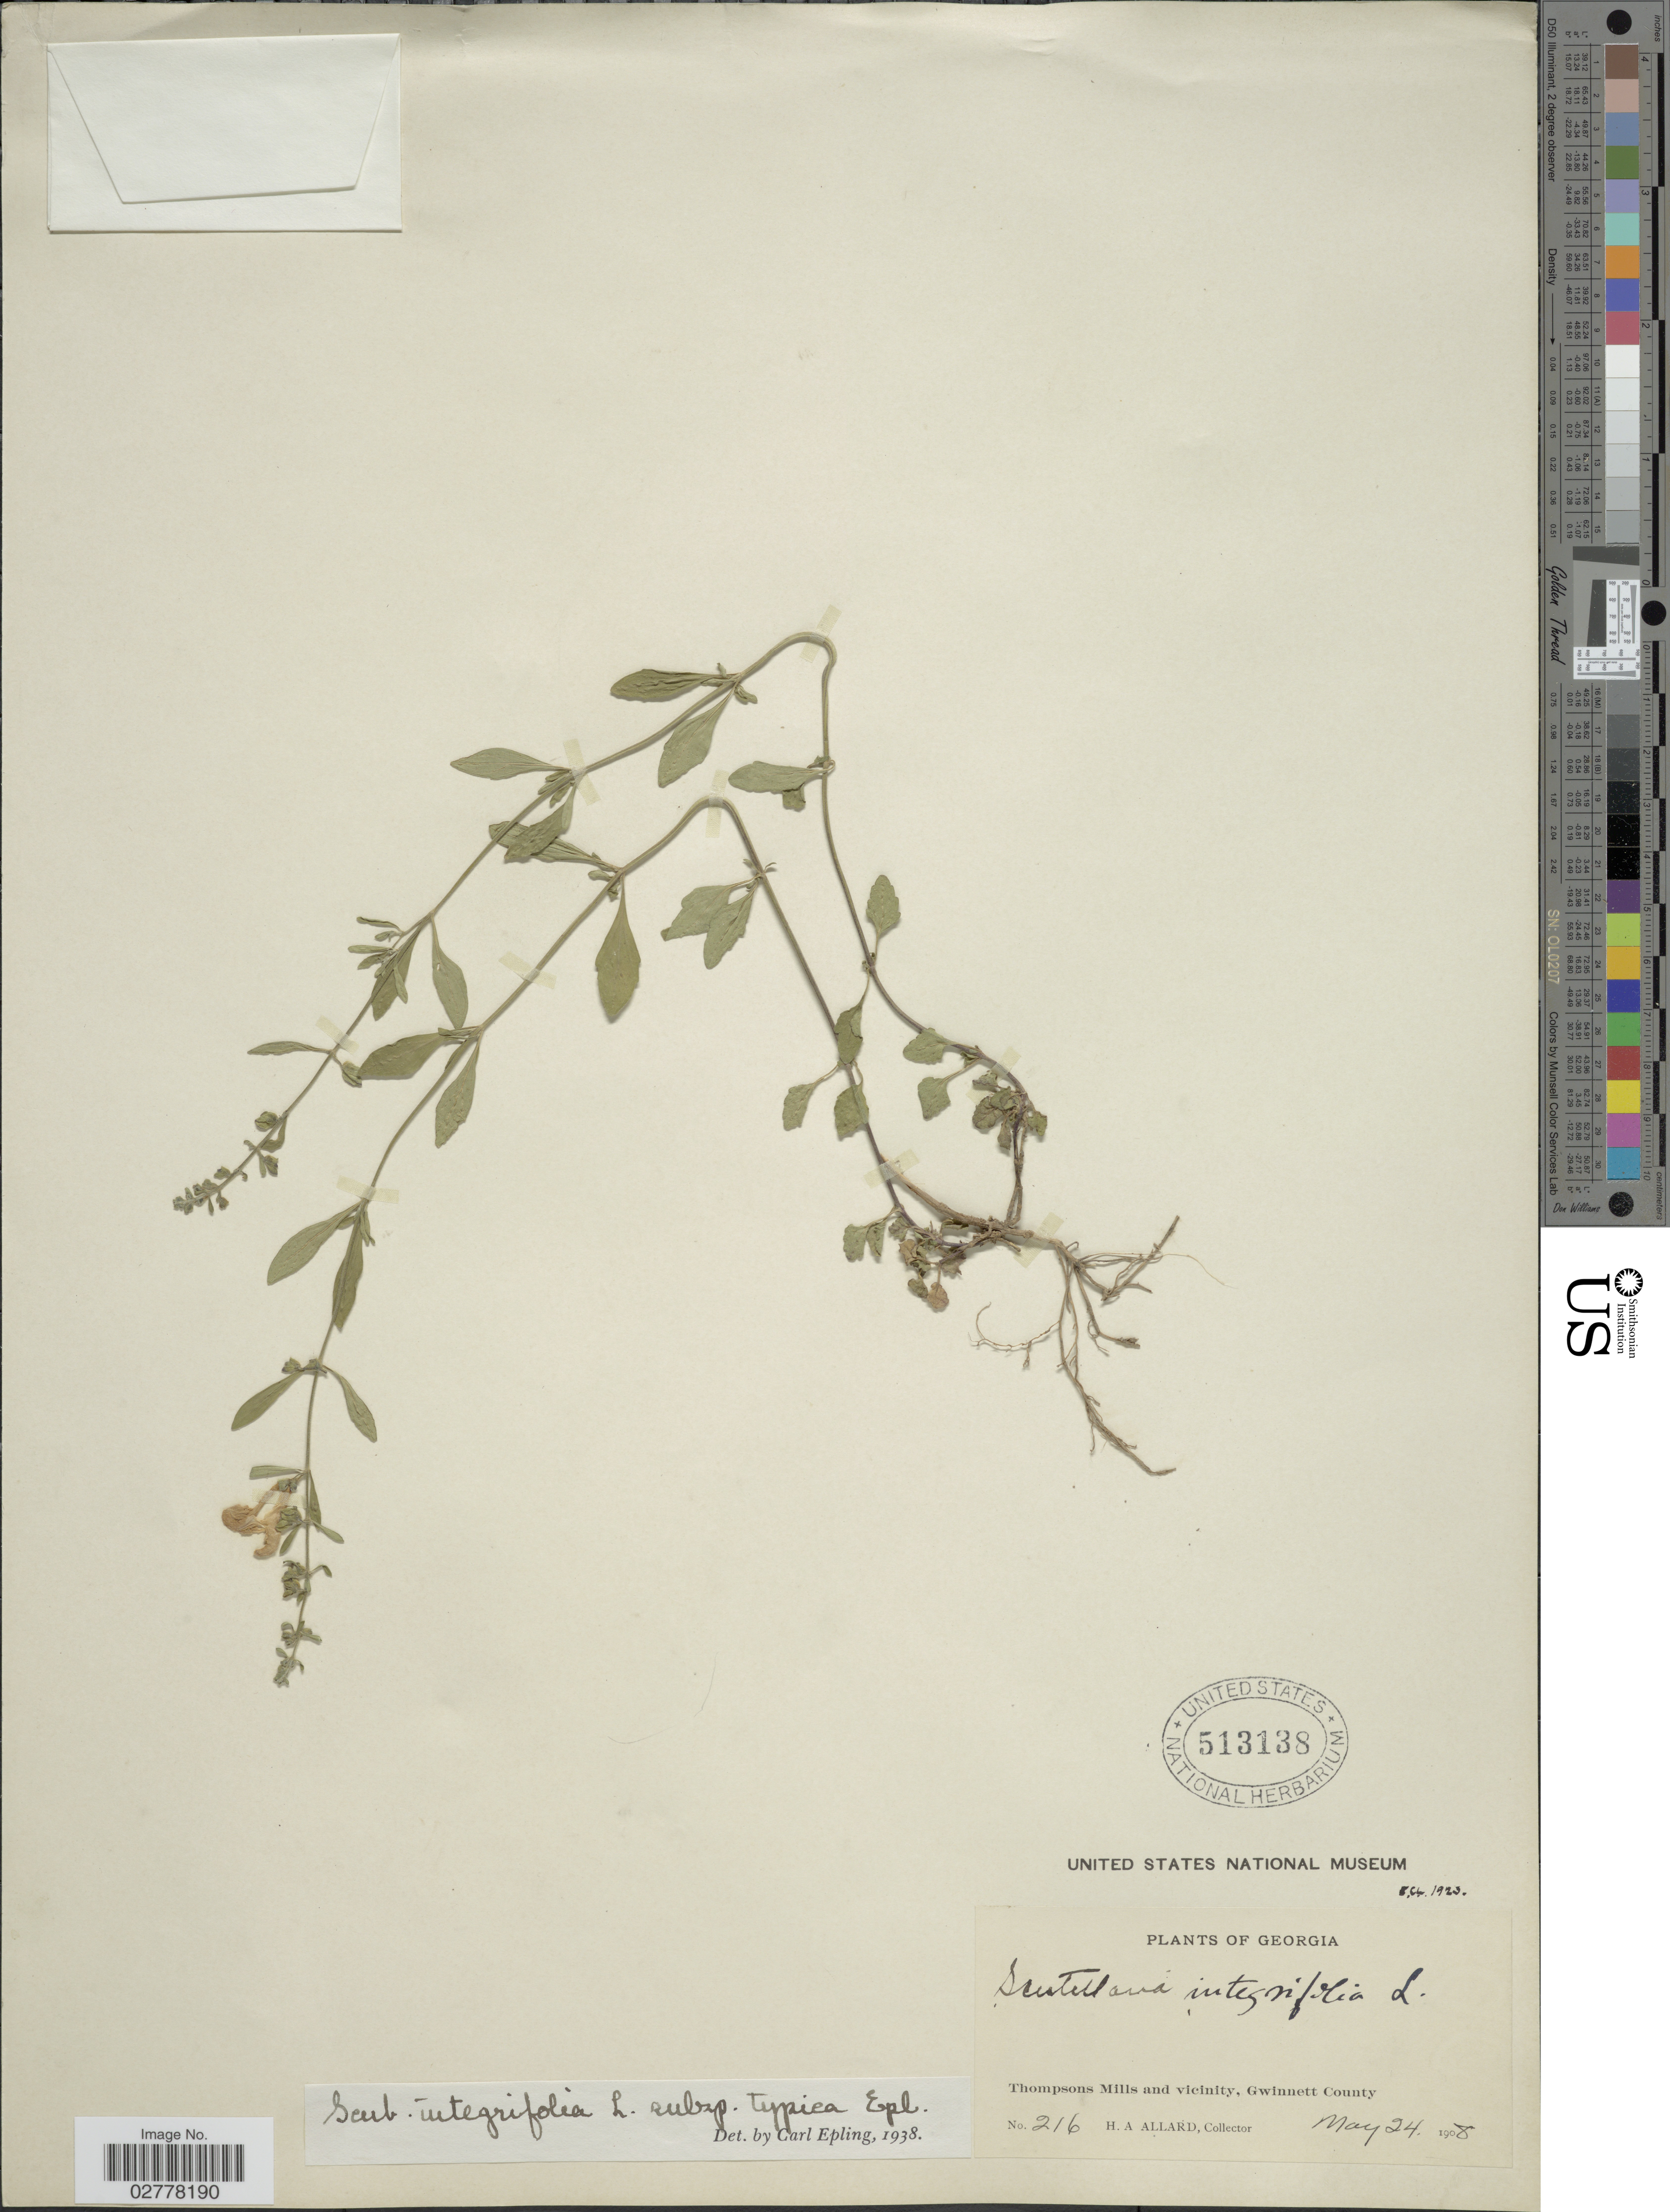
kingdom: Plantae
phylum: Tracheophyta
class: Magnoliopsida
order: Lamiales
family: Lamiaceae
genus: Scutellaria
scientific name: Scutellaria integrifolia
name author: L.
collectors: H. A. Allard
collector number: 216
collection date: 1908-05-24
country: United States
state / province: Georgia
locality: Thompsons Mills and vicinity, Gwinnett County.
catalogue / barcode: US 513138